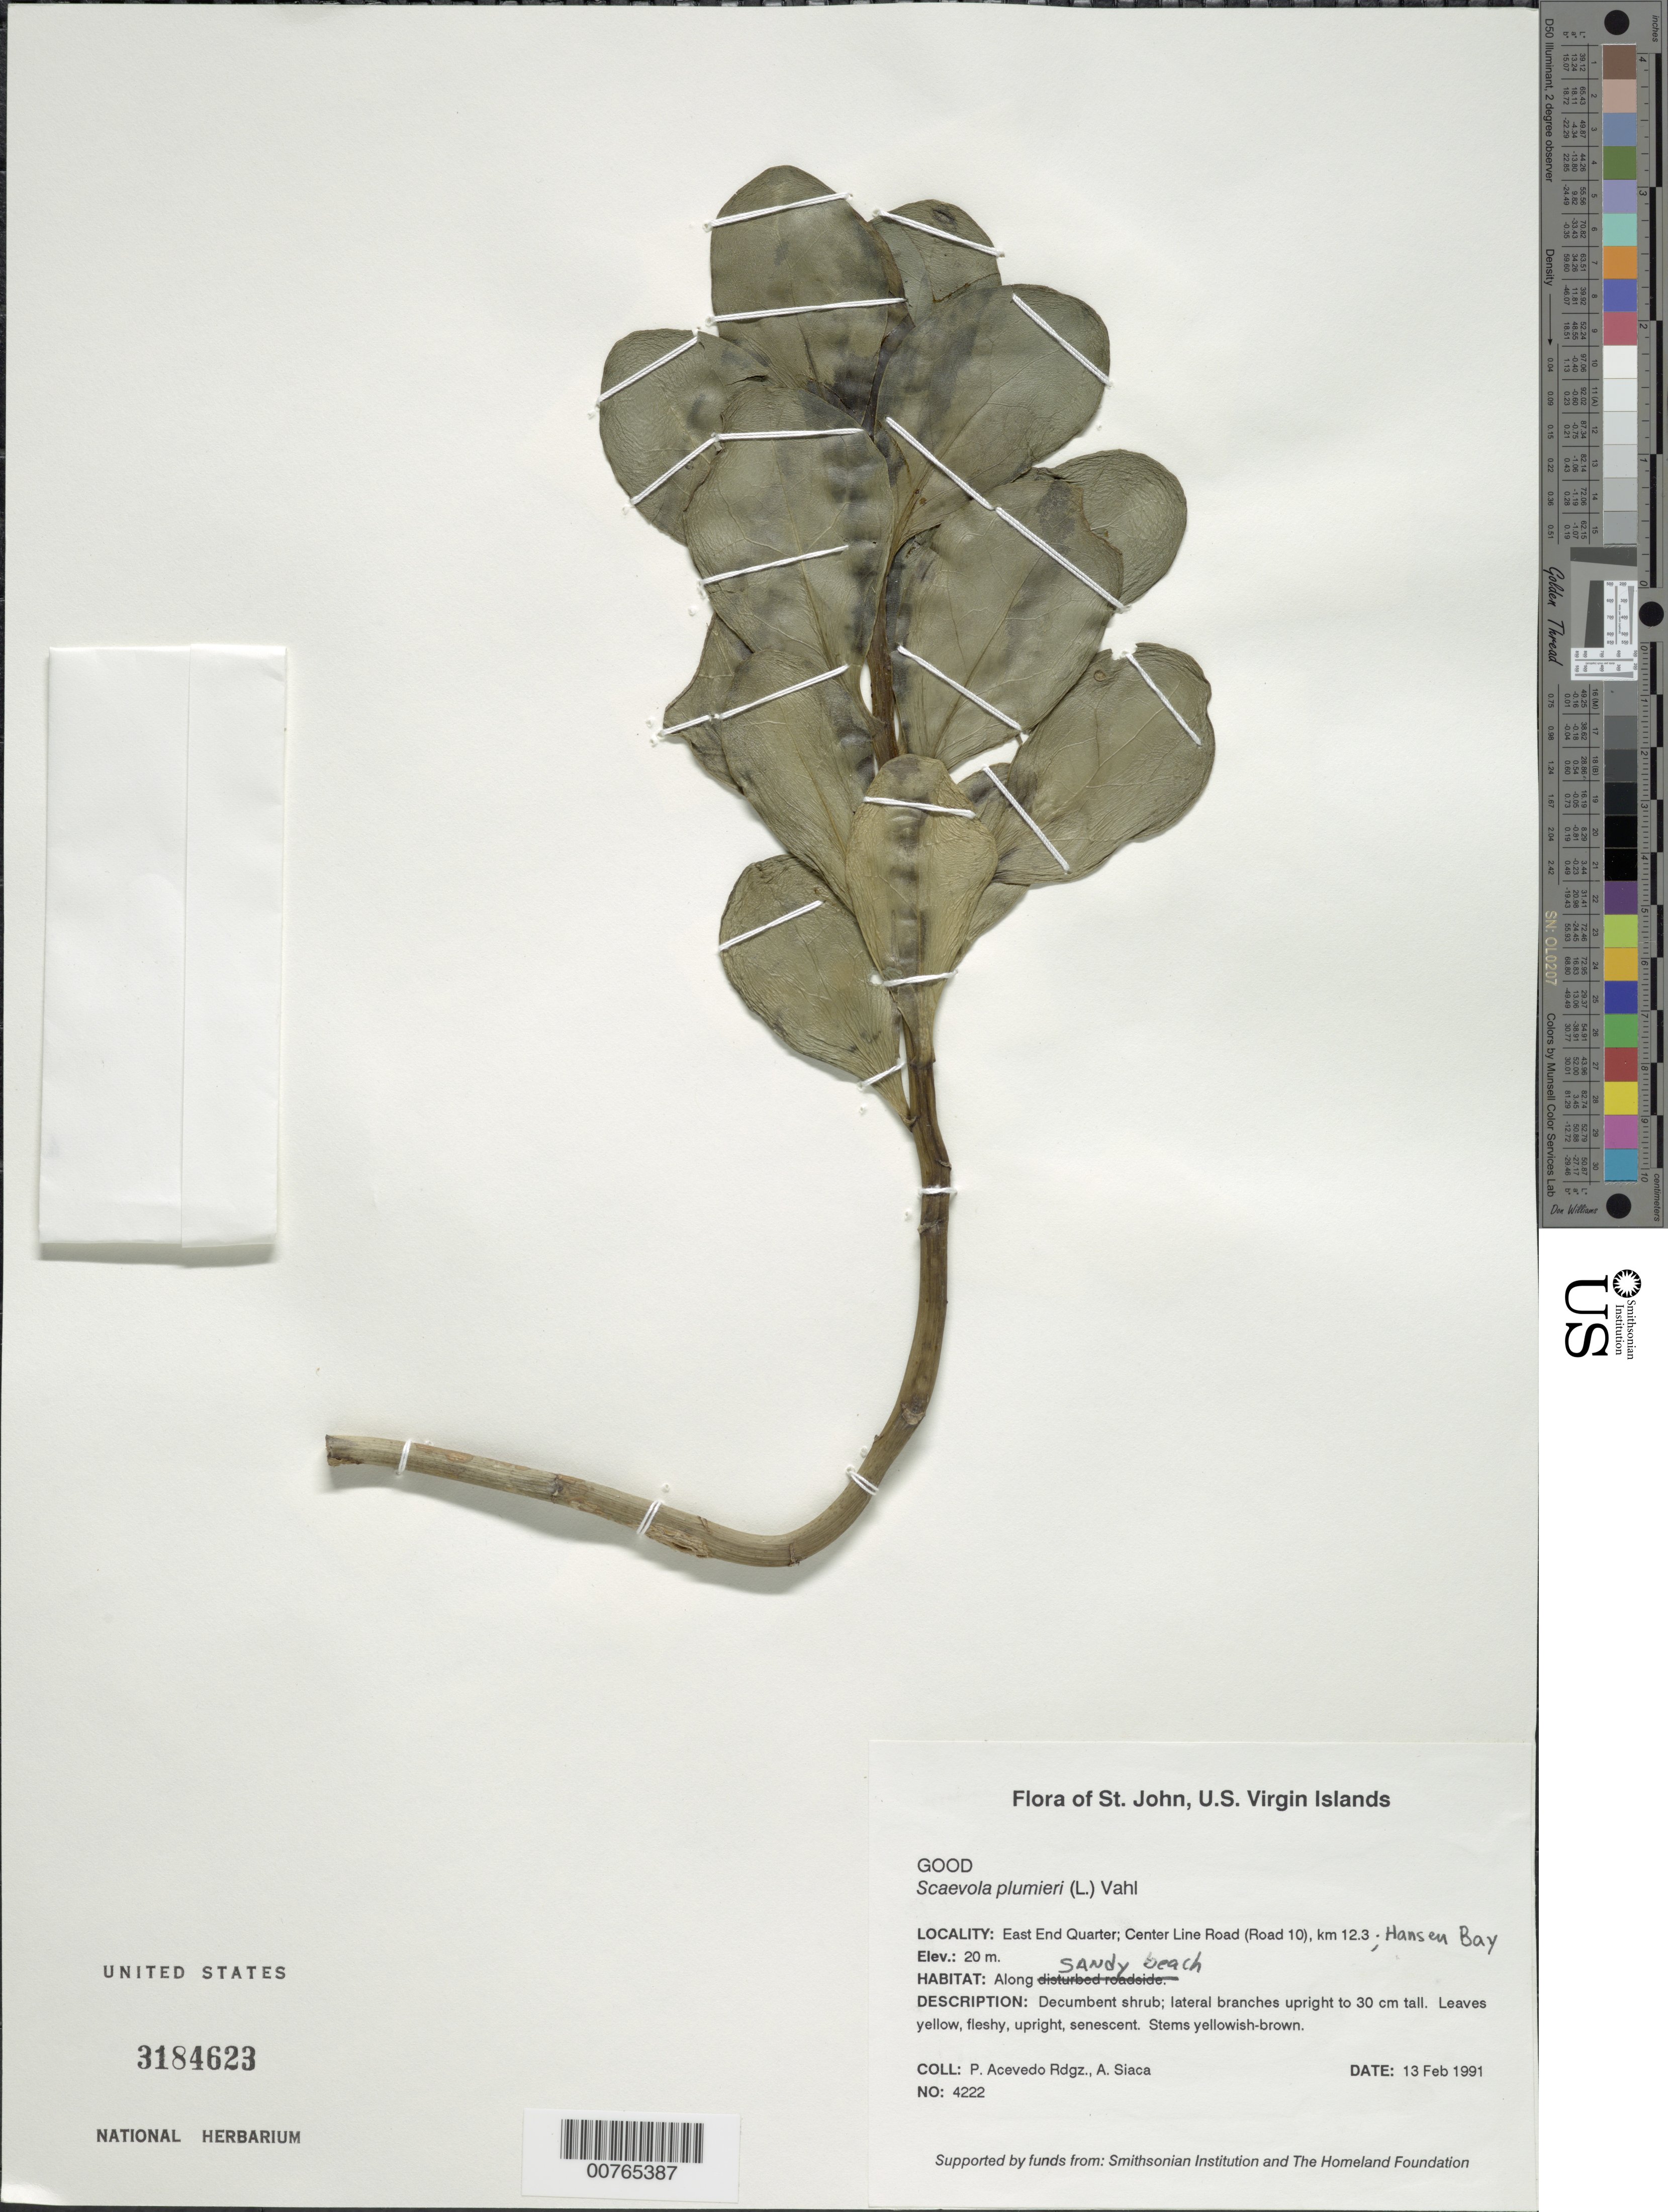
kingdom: Plantae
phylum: Tracheophyta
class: Magnoliopsida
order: Asterales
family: Goodeniaceae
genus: Scaevola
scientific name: Scaevola plumieri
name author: (L.) Vahl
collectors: P. Acevedo-Rodr. & A. Siaca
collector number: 4222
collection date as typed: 13 Feb 1991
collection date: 1991-02-13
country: U.S. Virgin Islands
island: St. John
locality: East End Quarter; Center Line Road (Road 10), km 12.3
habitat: Along disturbed roadside.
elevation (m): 20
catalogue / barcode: US 3184623